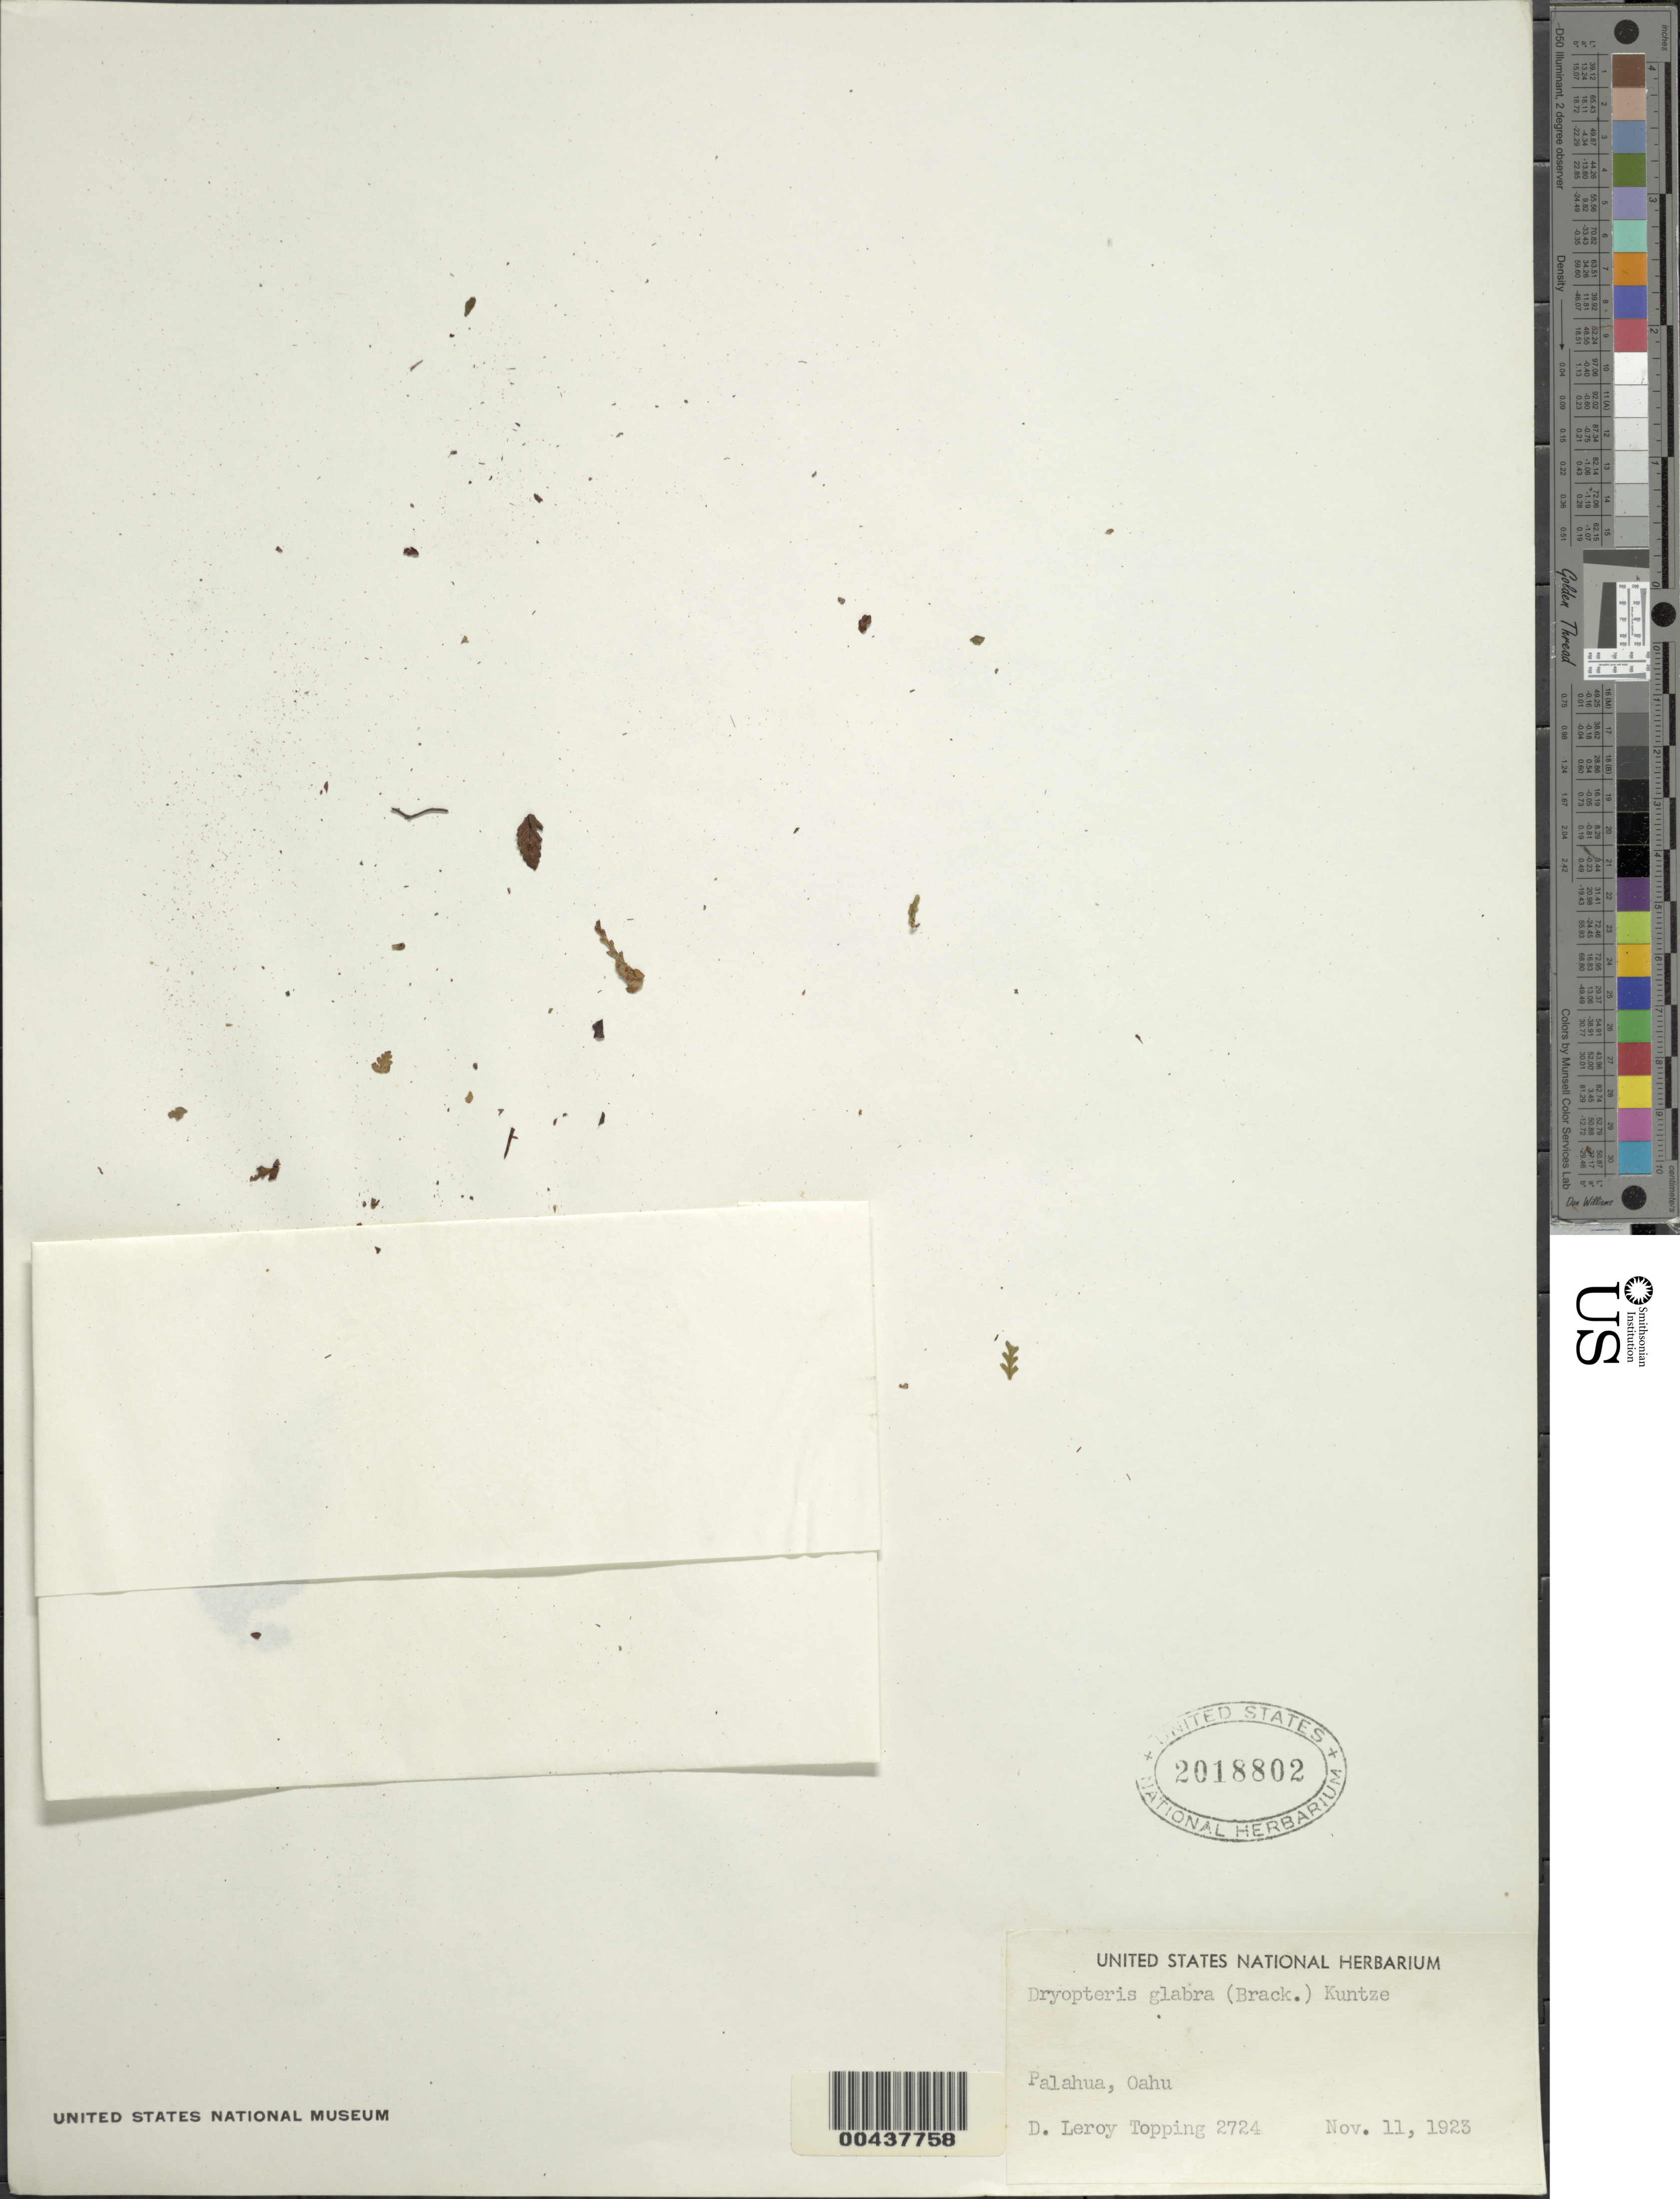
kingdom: Plantae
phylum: Tracheophyta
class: Polypodiopsida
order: Polypodiales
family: Dryopteridaceae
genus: Dryopteris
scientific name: Dryopteris glabra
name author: (Brack.) Kuntze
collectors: D. L. Topping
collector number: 2724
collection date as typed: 11 Nov 1923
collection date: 1923-11-11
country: United States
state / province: Hawaii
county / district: Honolulu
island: Oahu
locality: Palahua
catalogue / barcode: US 2018802